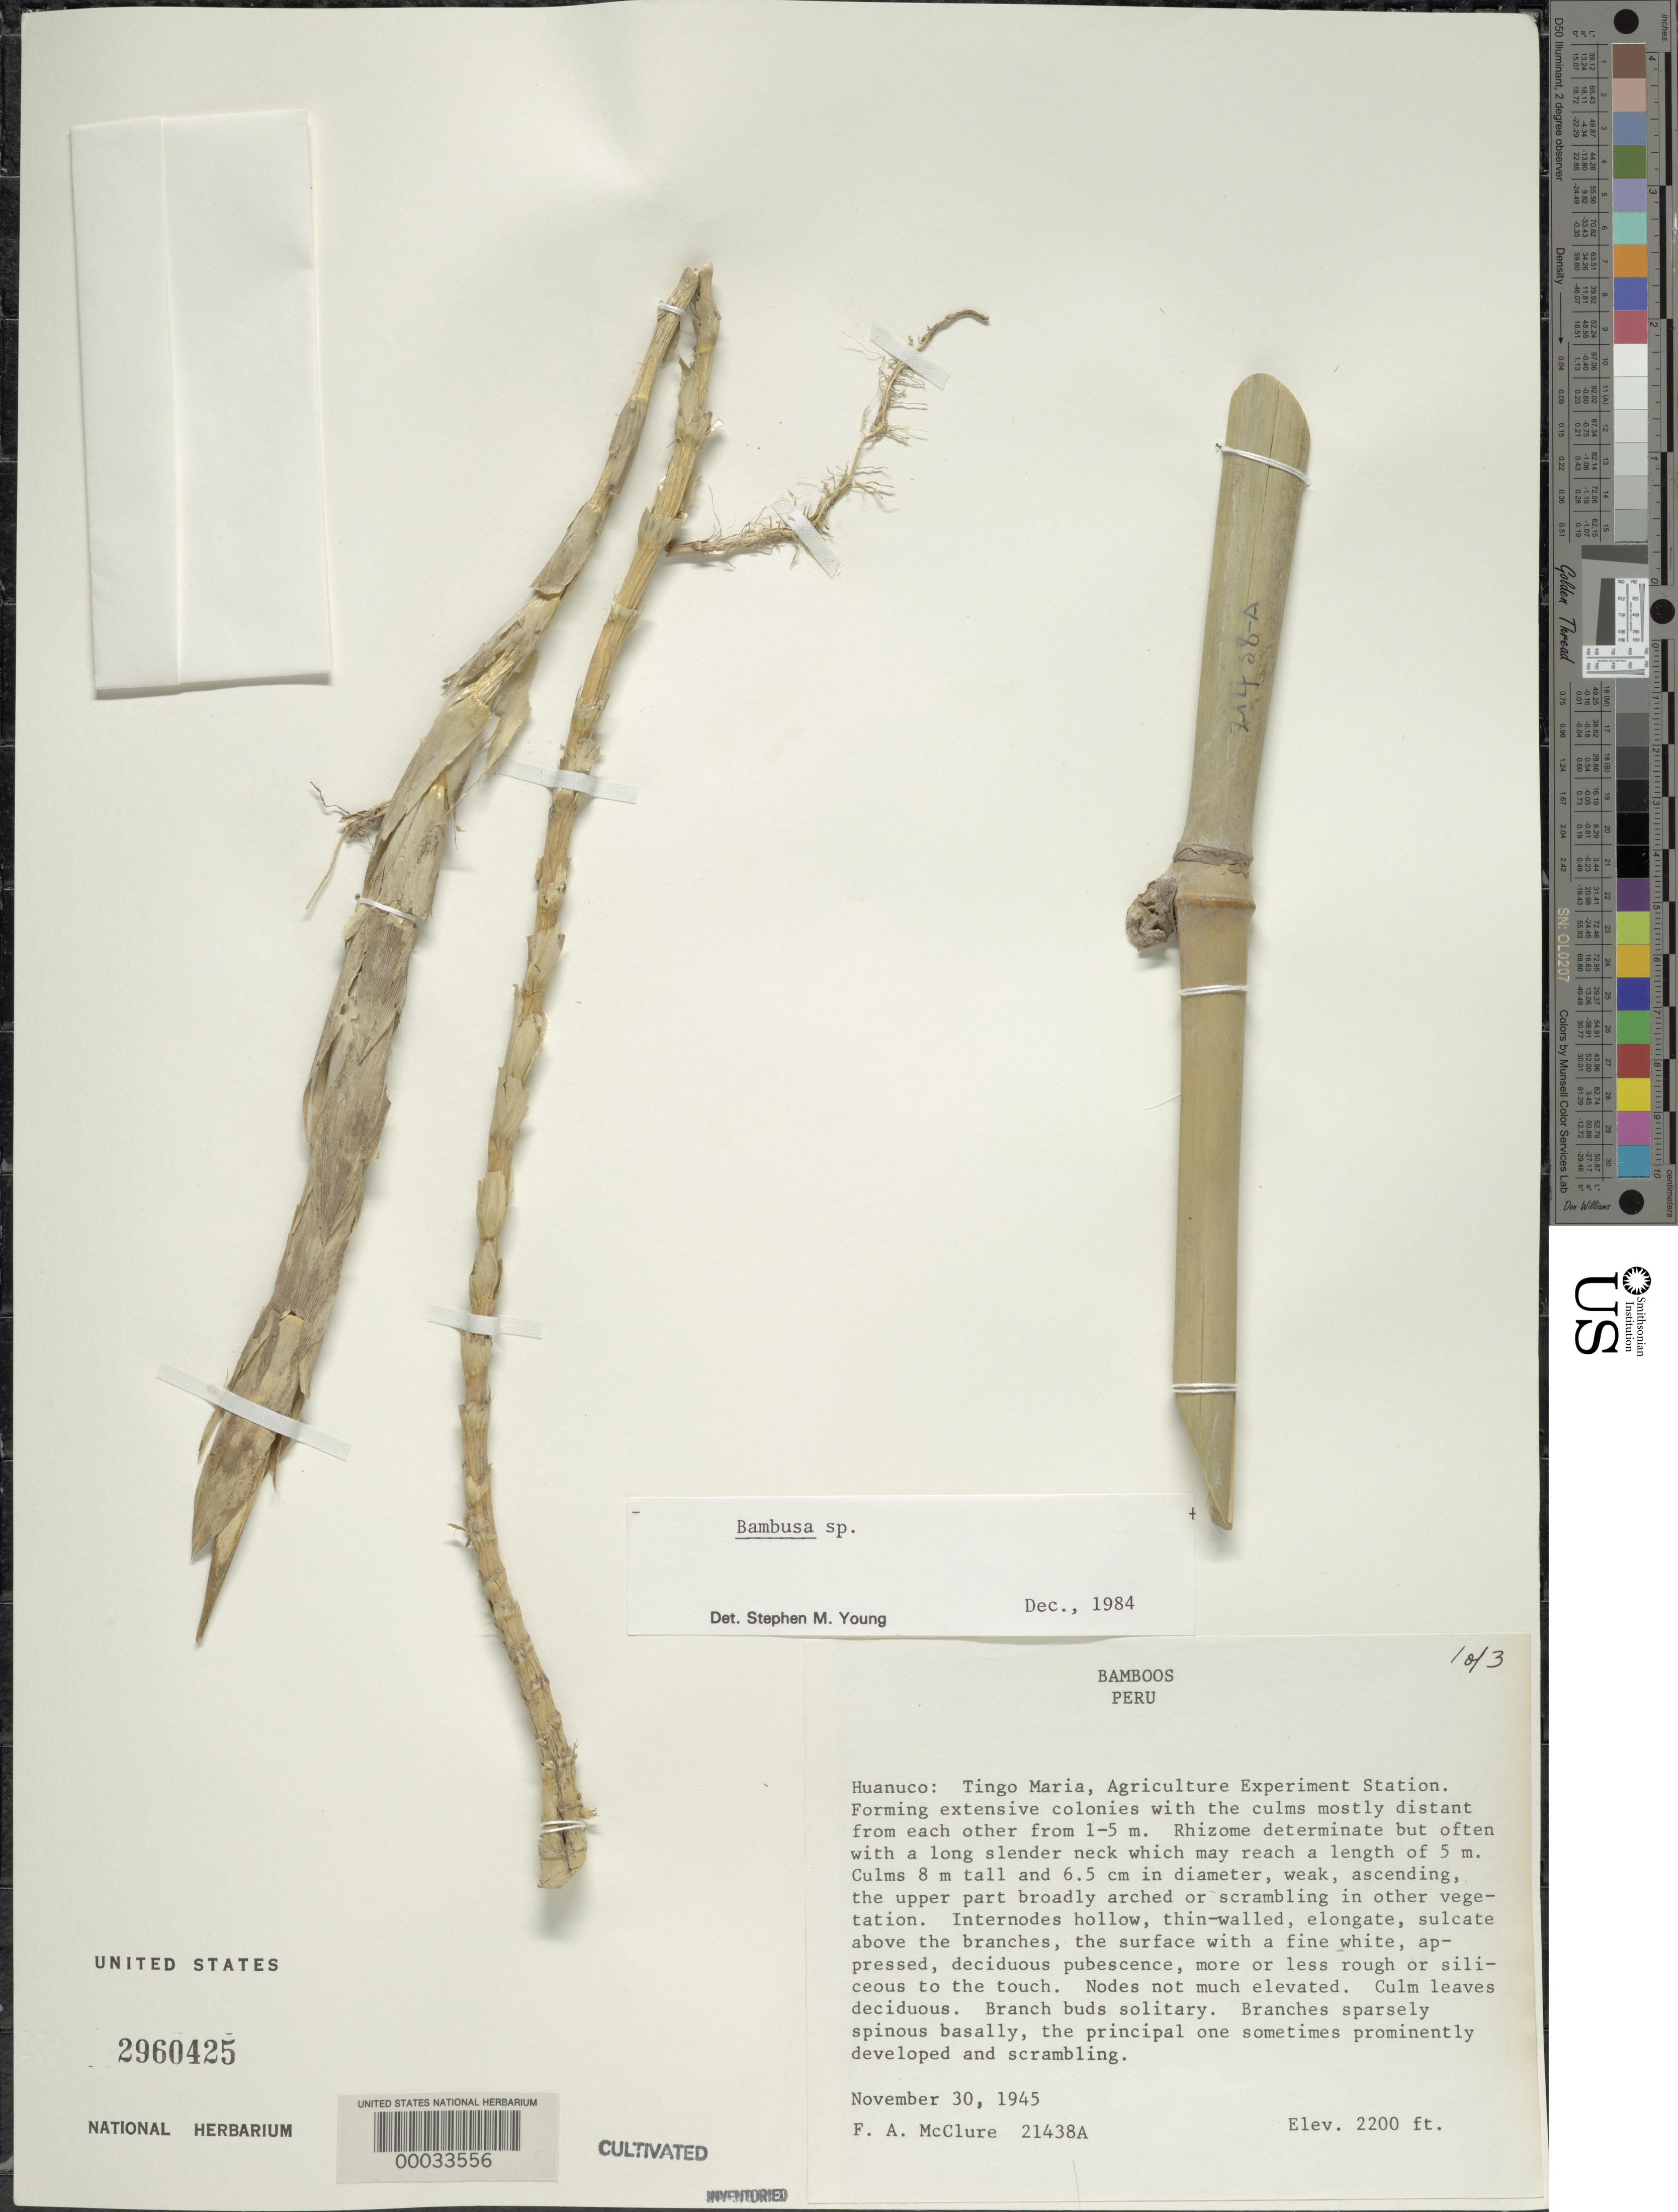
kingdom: Plantae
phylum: Tracheophyta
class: Liliopsida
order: Poales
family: Poaceae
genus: Bambusa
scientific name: Bambusa sp.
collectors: F. A. McClure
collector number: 21438 A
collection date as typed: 30 Nov 1945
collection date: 1945-11-30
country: Peru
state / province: Huánuco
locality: Estación Experimental Agrícola Tingo María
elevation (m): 671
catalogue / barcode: US 2960425